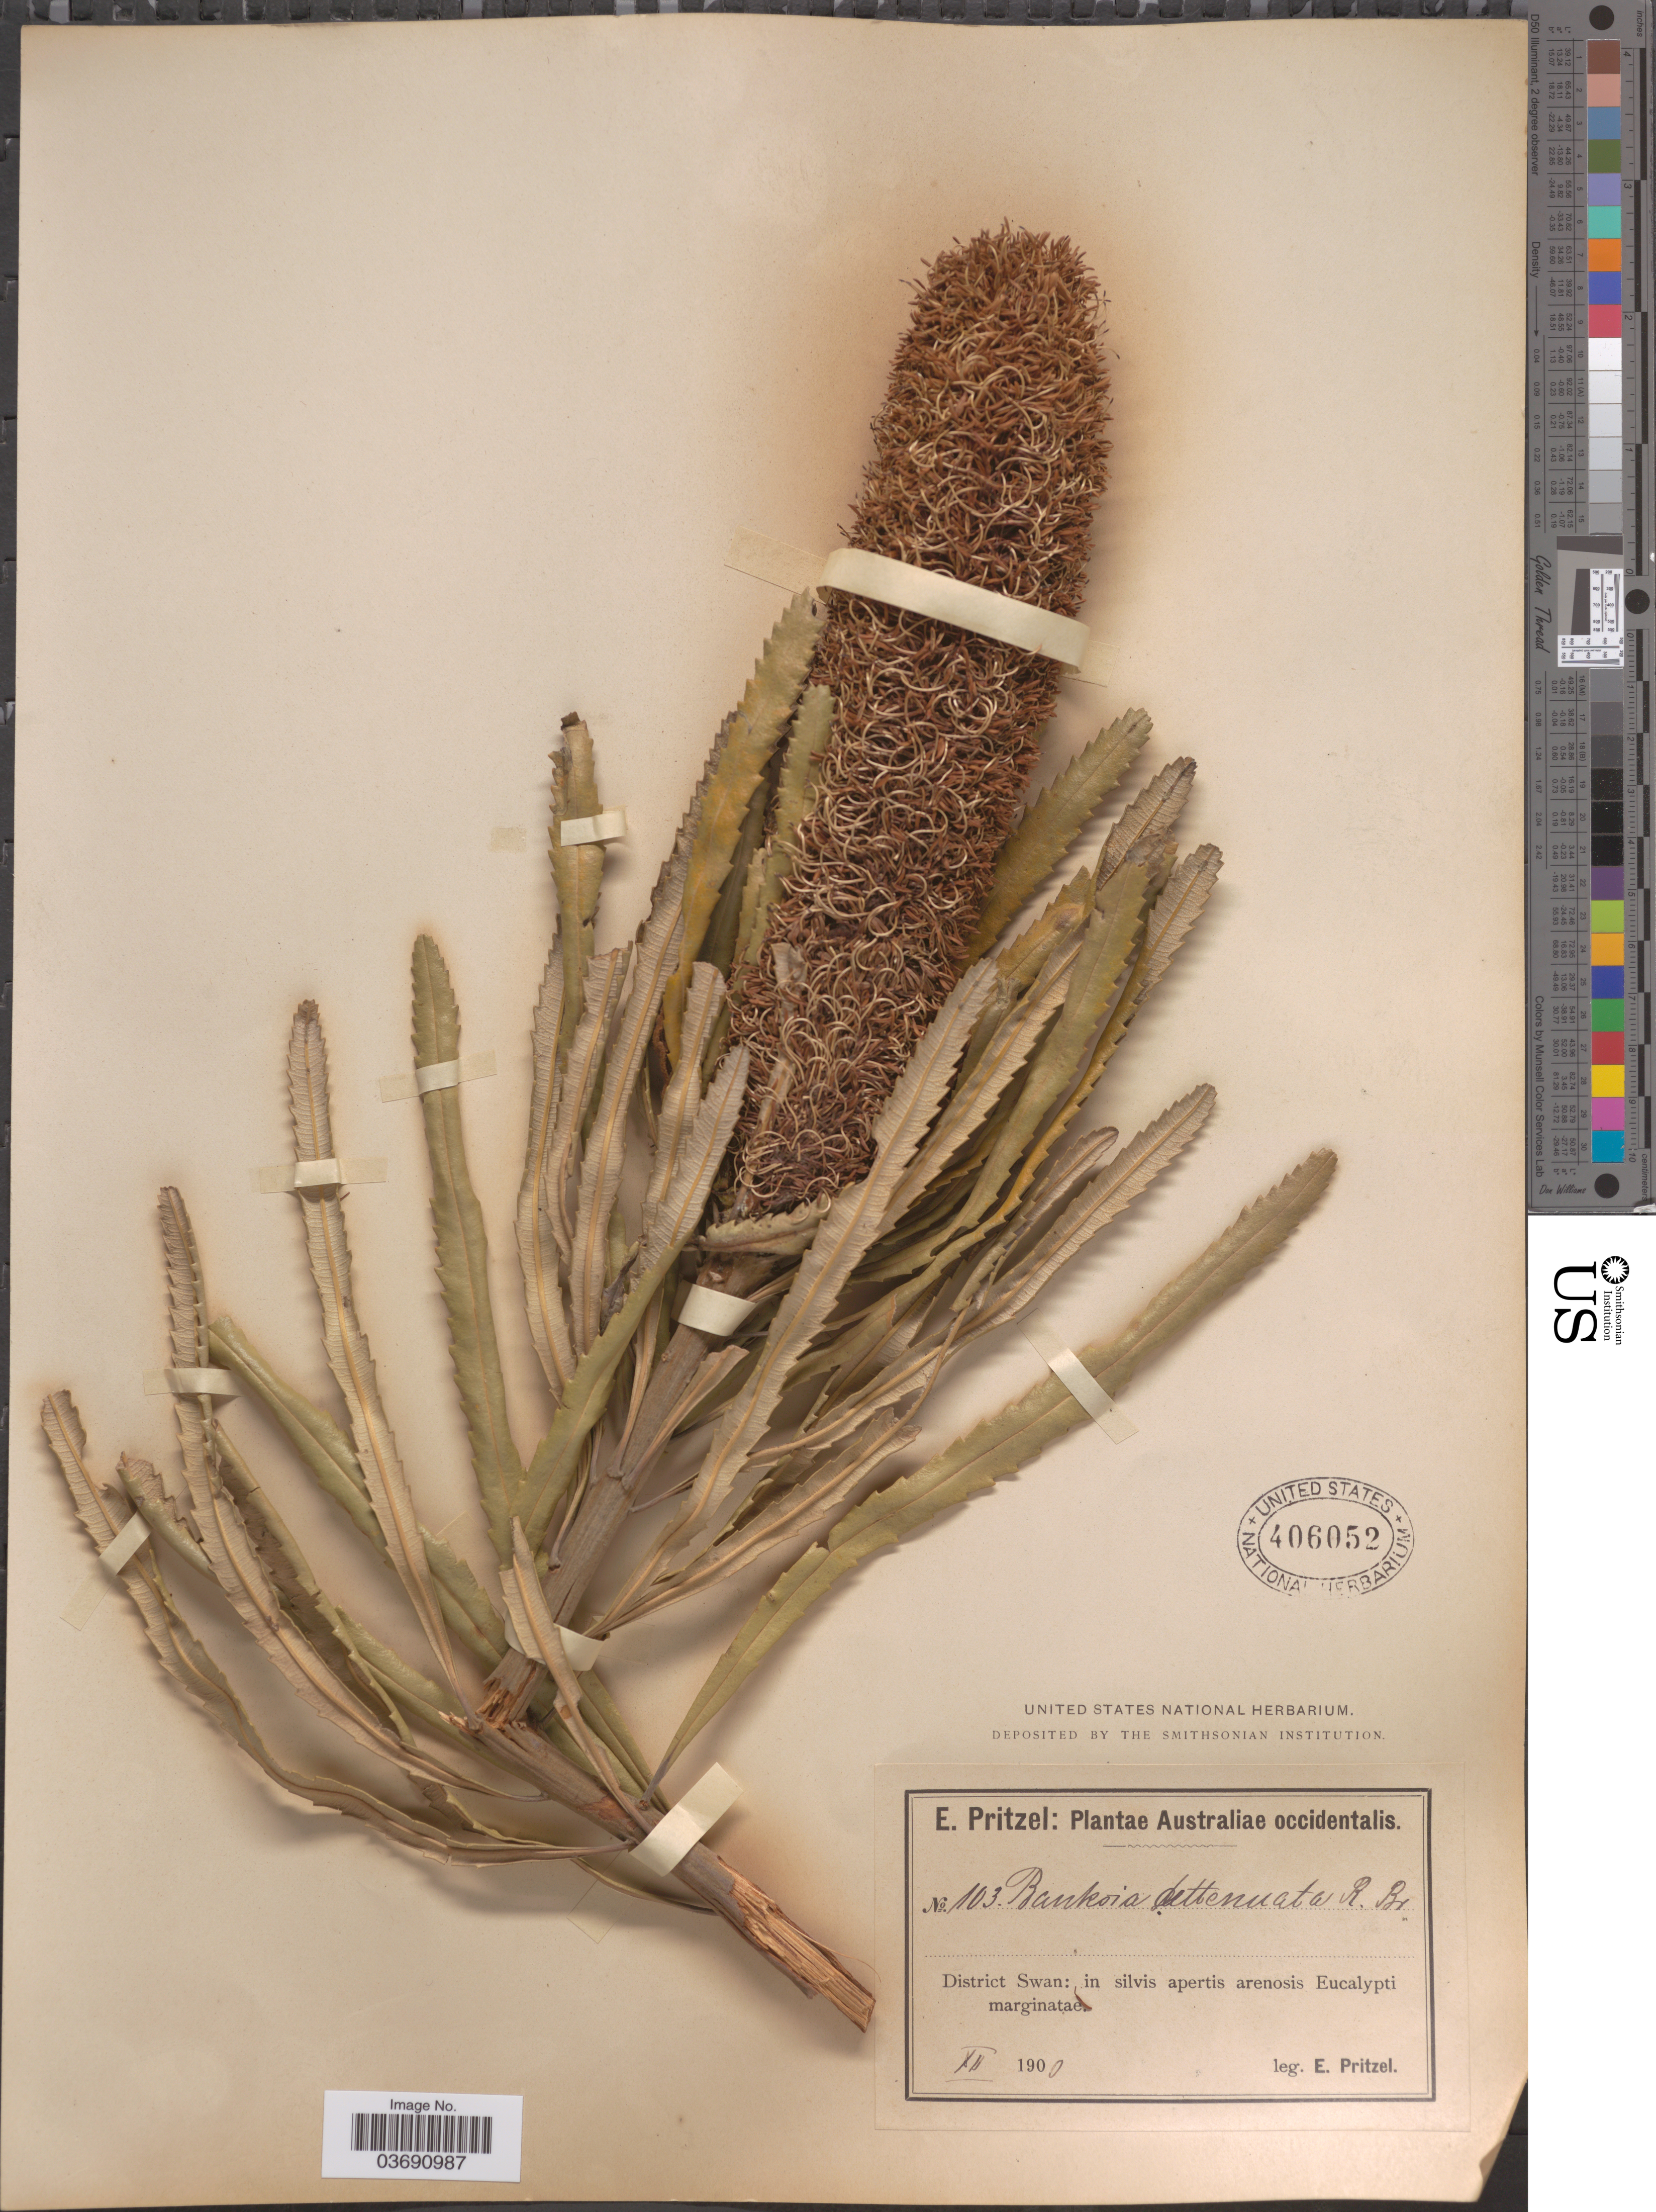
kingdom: Plantae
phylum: Tracheophyta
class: Magnoliopsida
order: Proteales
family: Proteaceae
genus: Banksia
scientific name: Banksia attenuata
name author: R. Br.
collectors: E. G. Pritzel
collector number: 103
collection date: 1900-12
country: Australia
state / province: Western Australia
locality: Australiae occidentalis. District Swan: in silvis apertis arenosis Eucalypti marginatae.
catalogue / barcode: US 406052